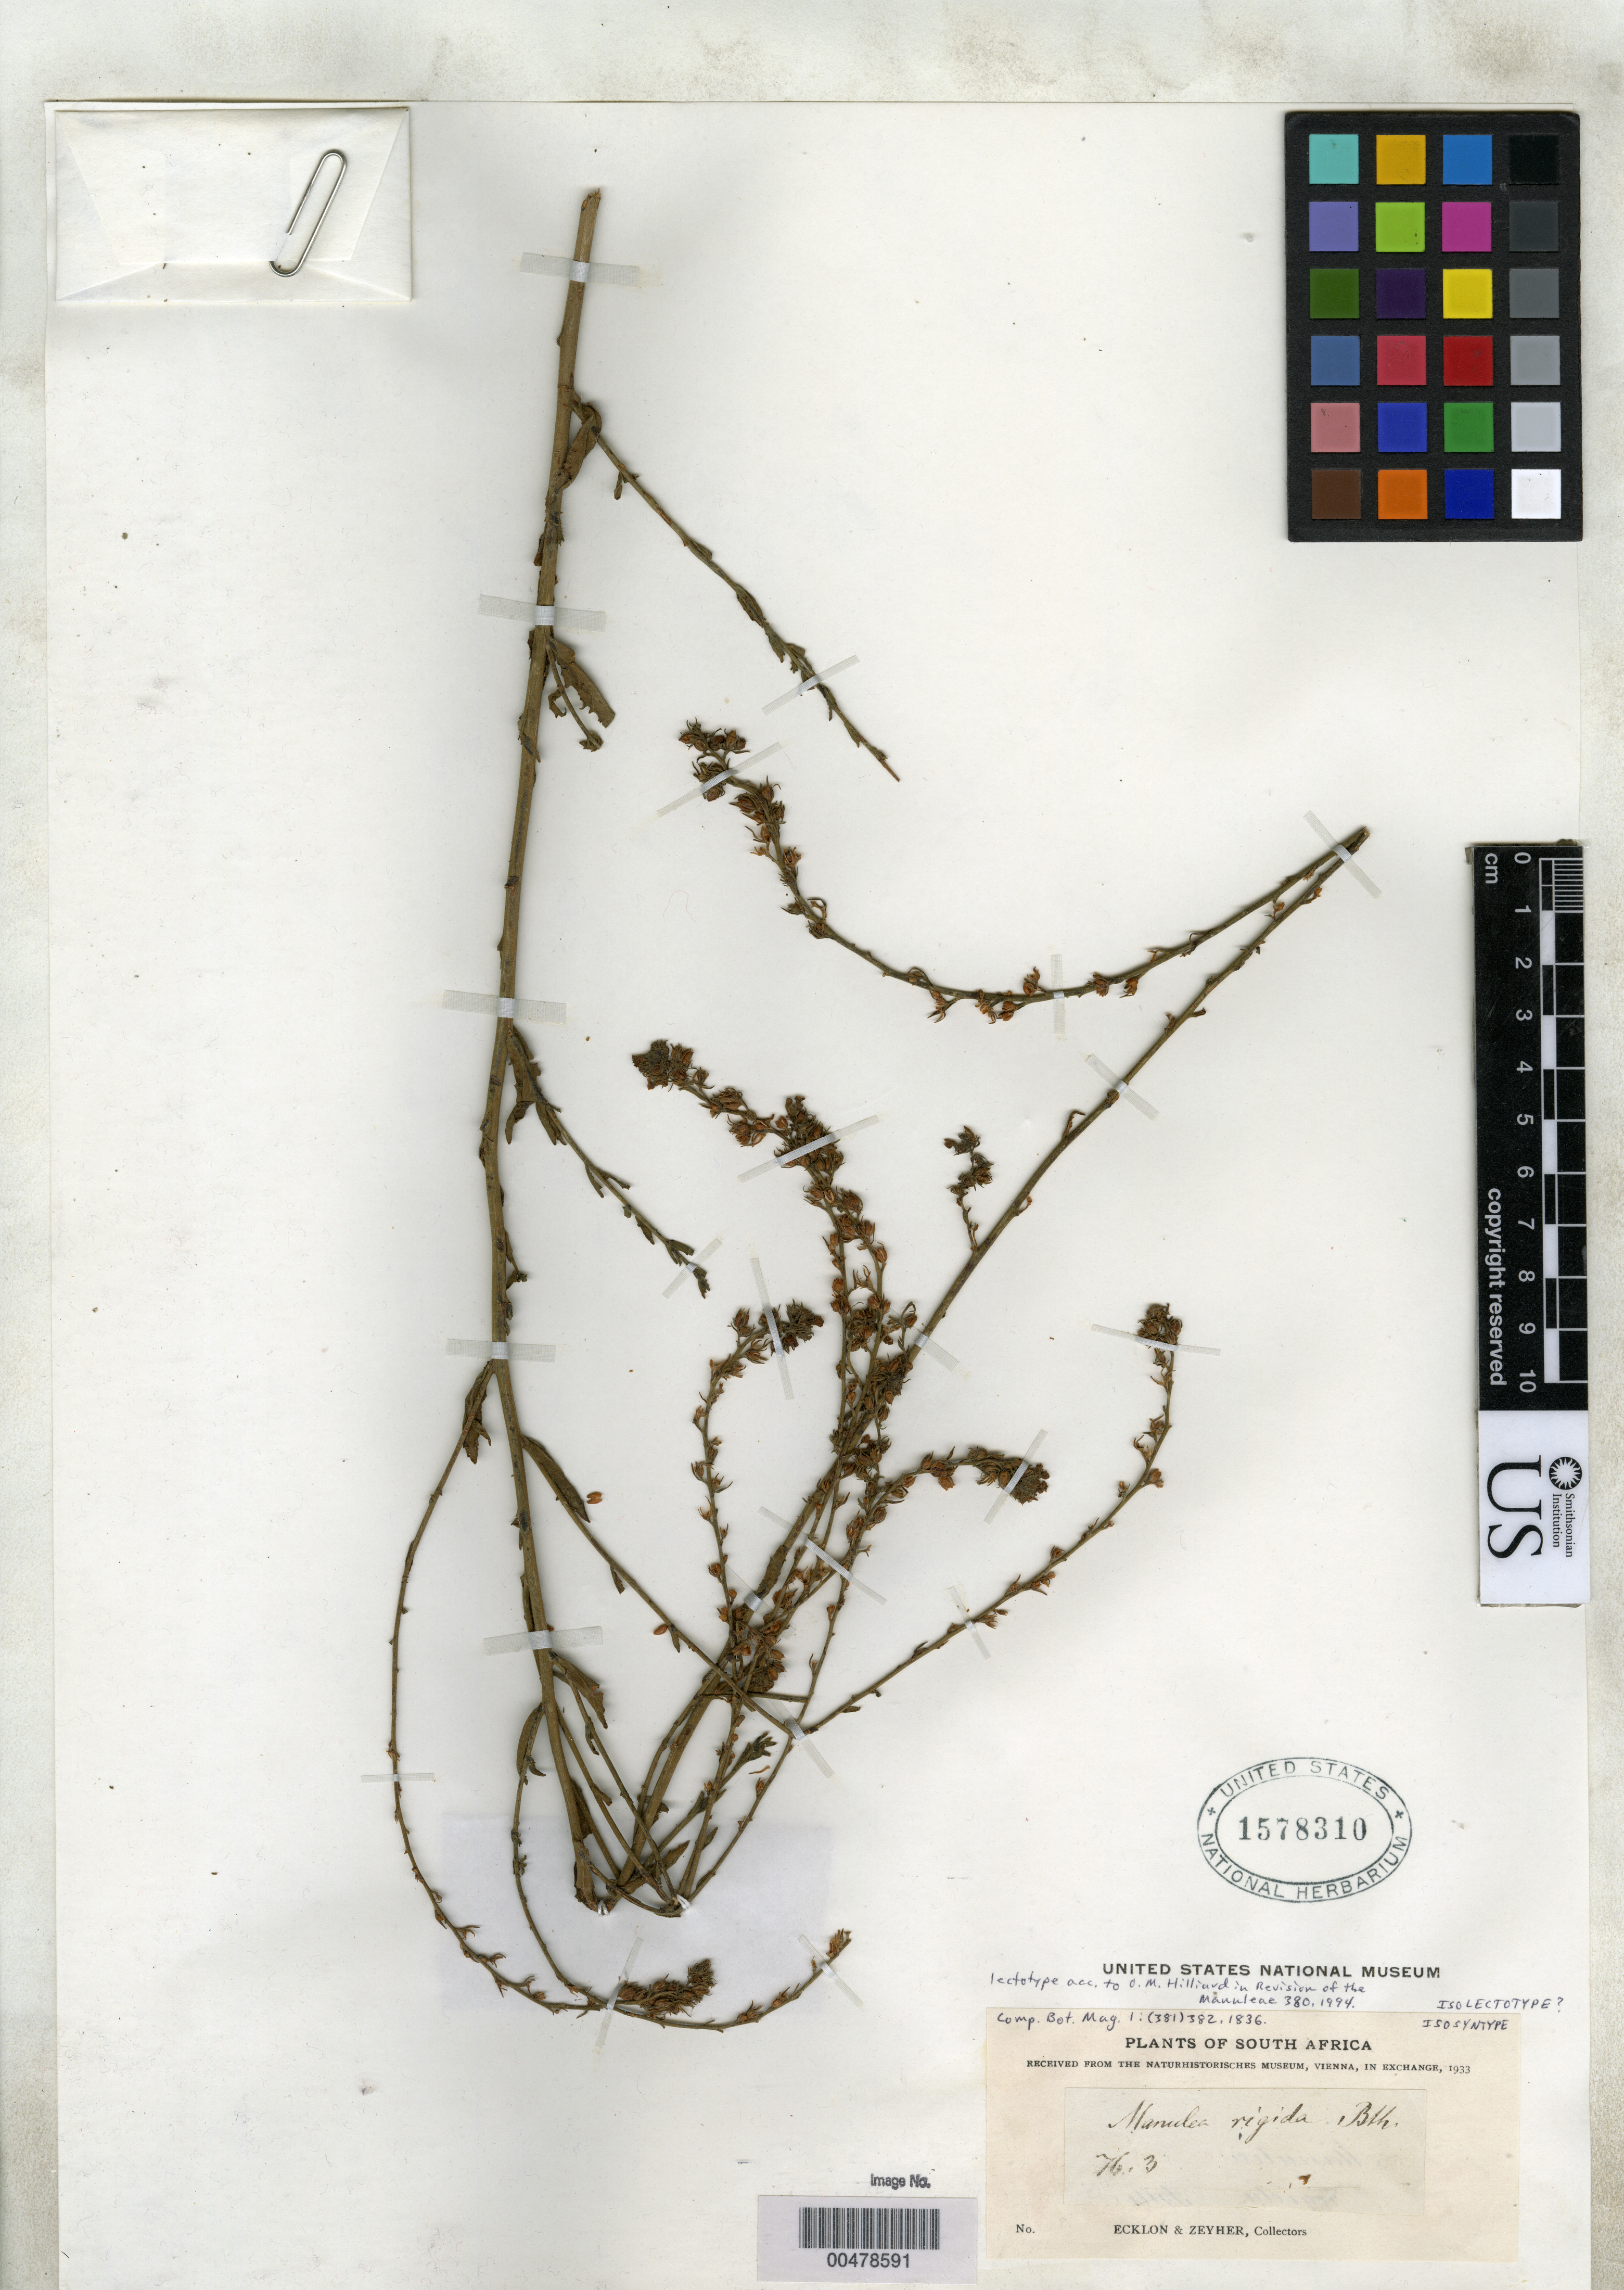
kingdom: Plantae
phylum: Tracheophyta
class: Magnoliopsida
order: Lamiales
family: Scrophulariaceae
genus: Manulea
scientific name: Manulea rigida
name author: Benth.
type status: Isolectotype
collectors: C. F. Ecklon & C. Zeyher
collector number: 76.3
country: South Africa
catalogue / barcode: US 1578310